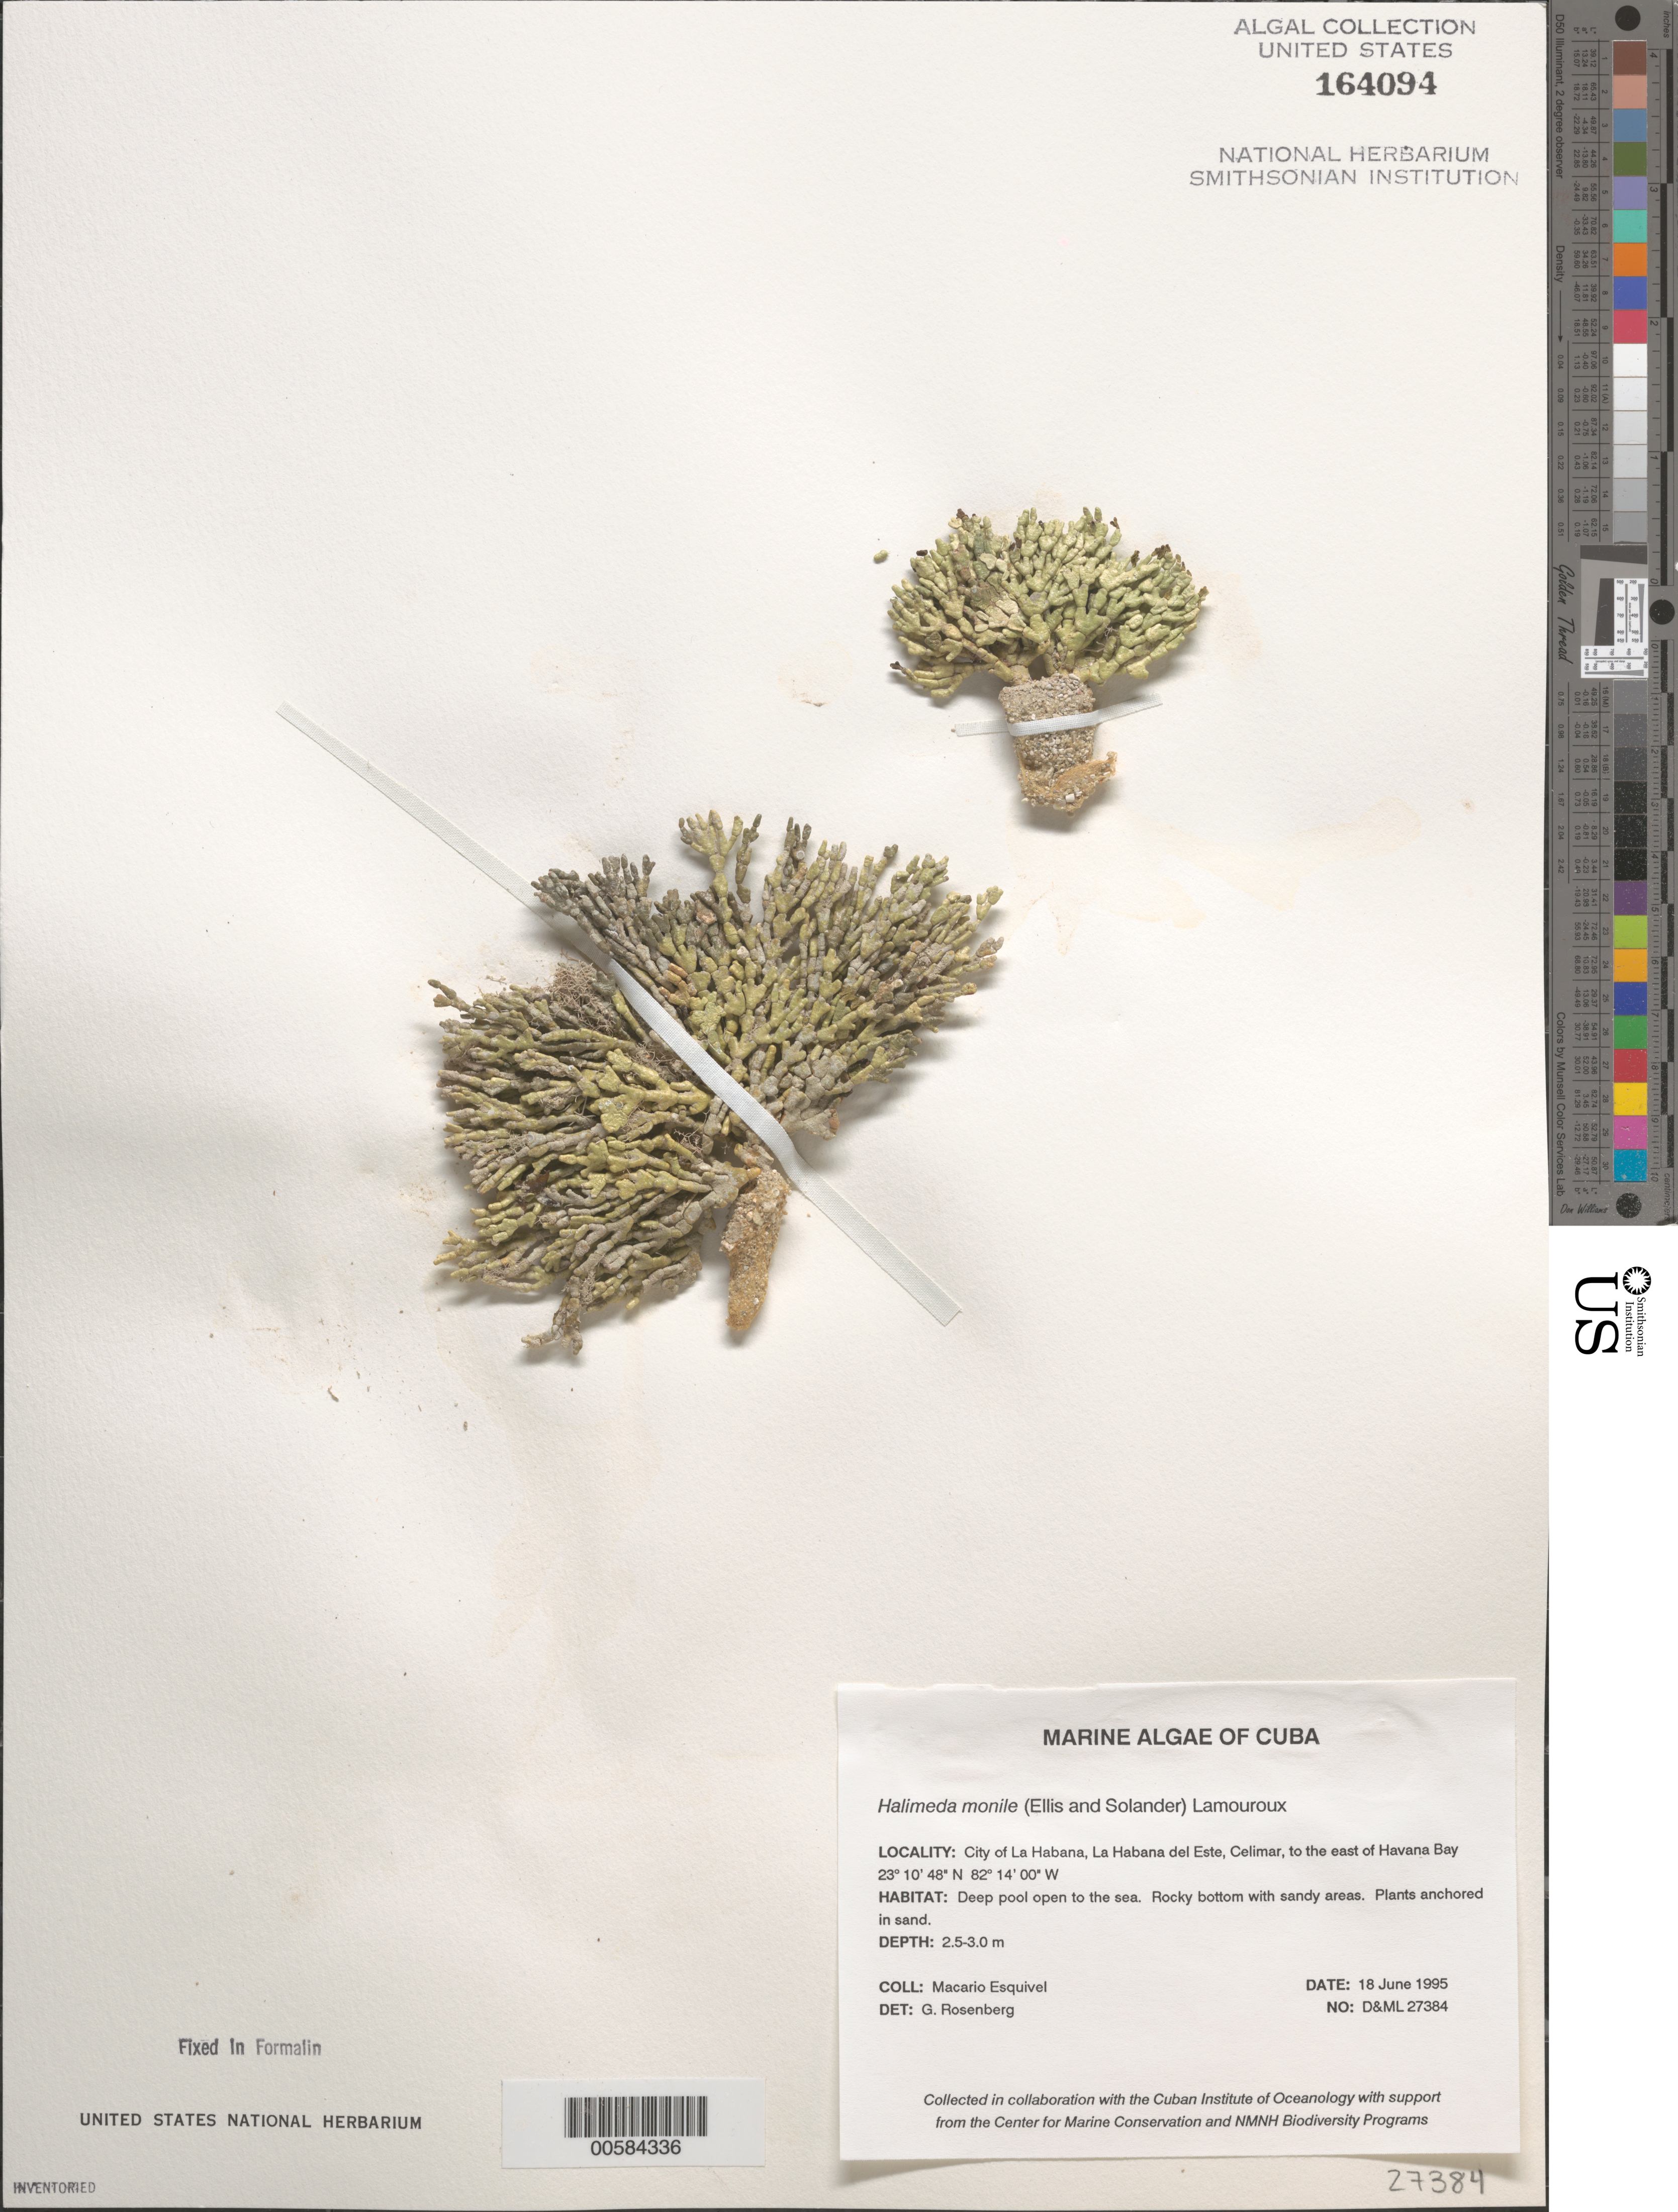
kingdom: Plantae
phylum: Chlorophyta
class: Ulvophyceae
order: Bryopsidales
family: Halimedaceae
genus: Halimeda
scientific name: Halimeda monile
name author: (J. Ellis & Sol.) J.V.Lamouroux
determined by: Rosenberg, G.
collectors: M. Esquivel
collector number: D&ML 27384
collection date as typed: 18 Jun 1995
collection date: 1995-06-18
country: Cuba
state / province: La Habana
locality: La habana, la habana del este, celimar, east of havana bay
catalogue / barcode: US 164094